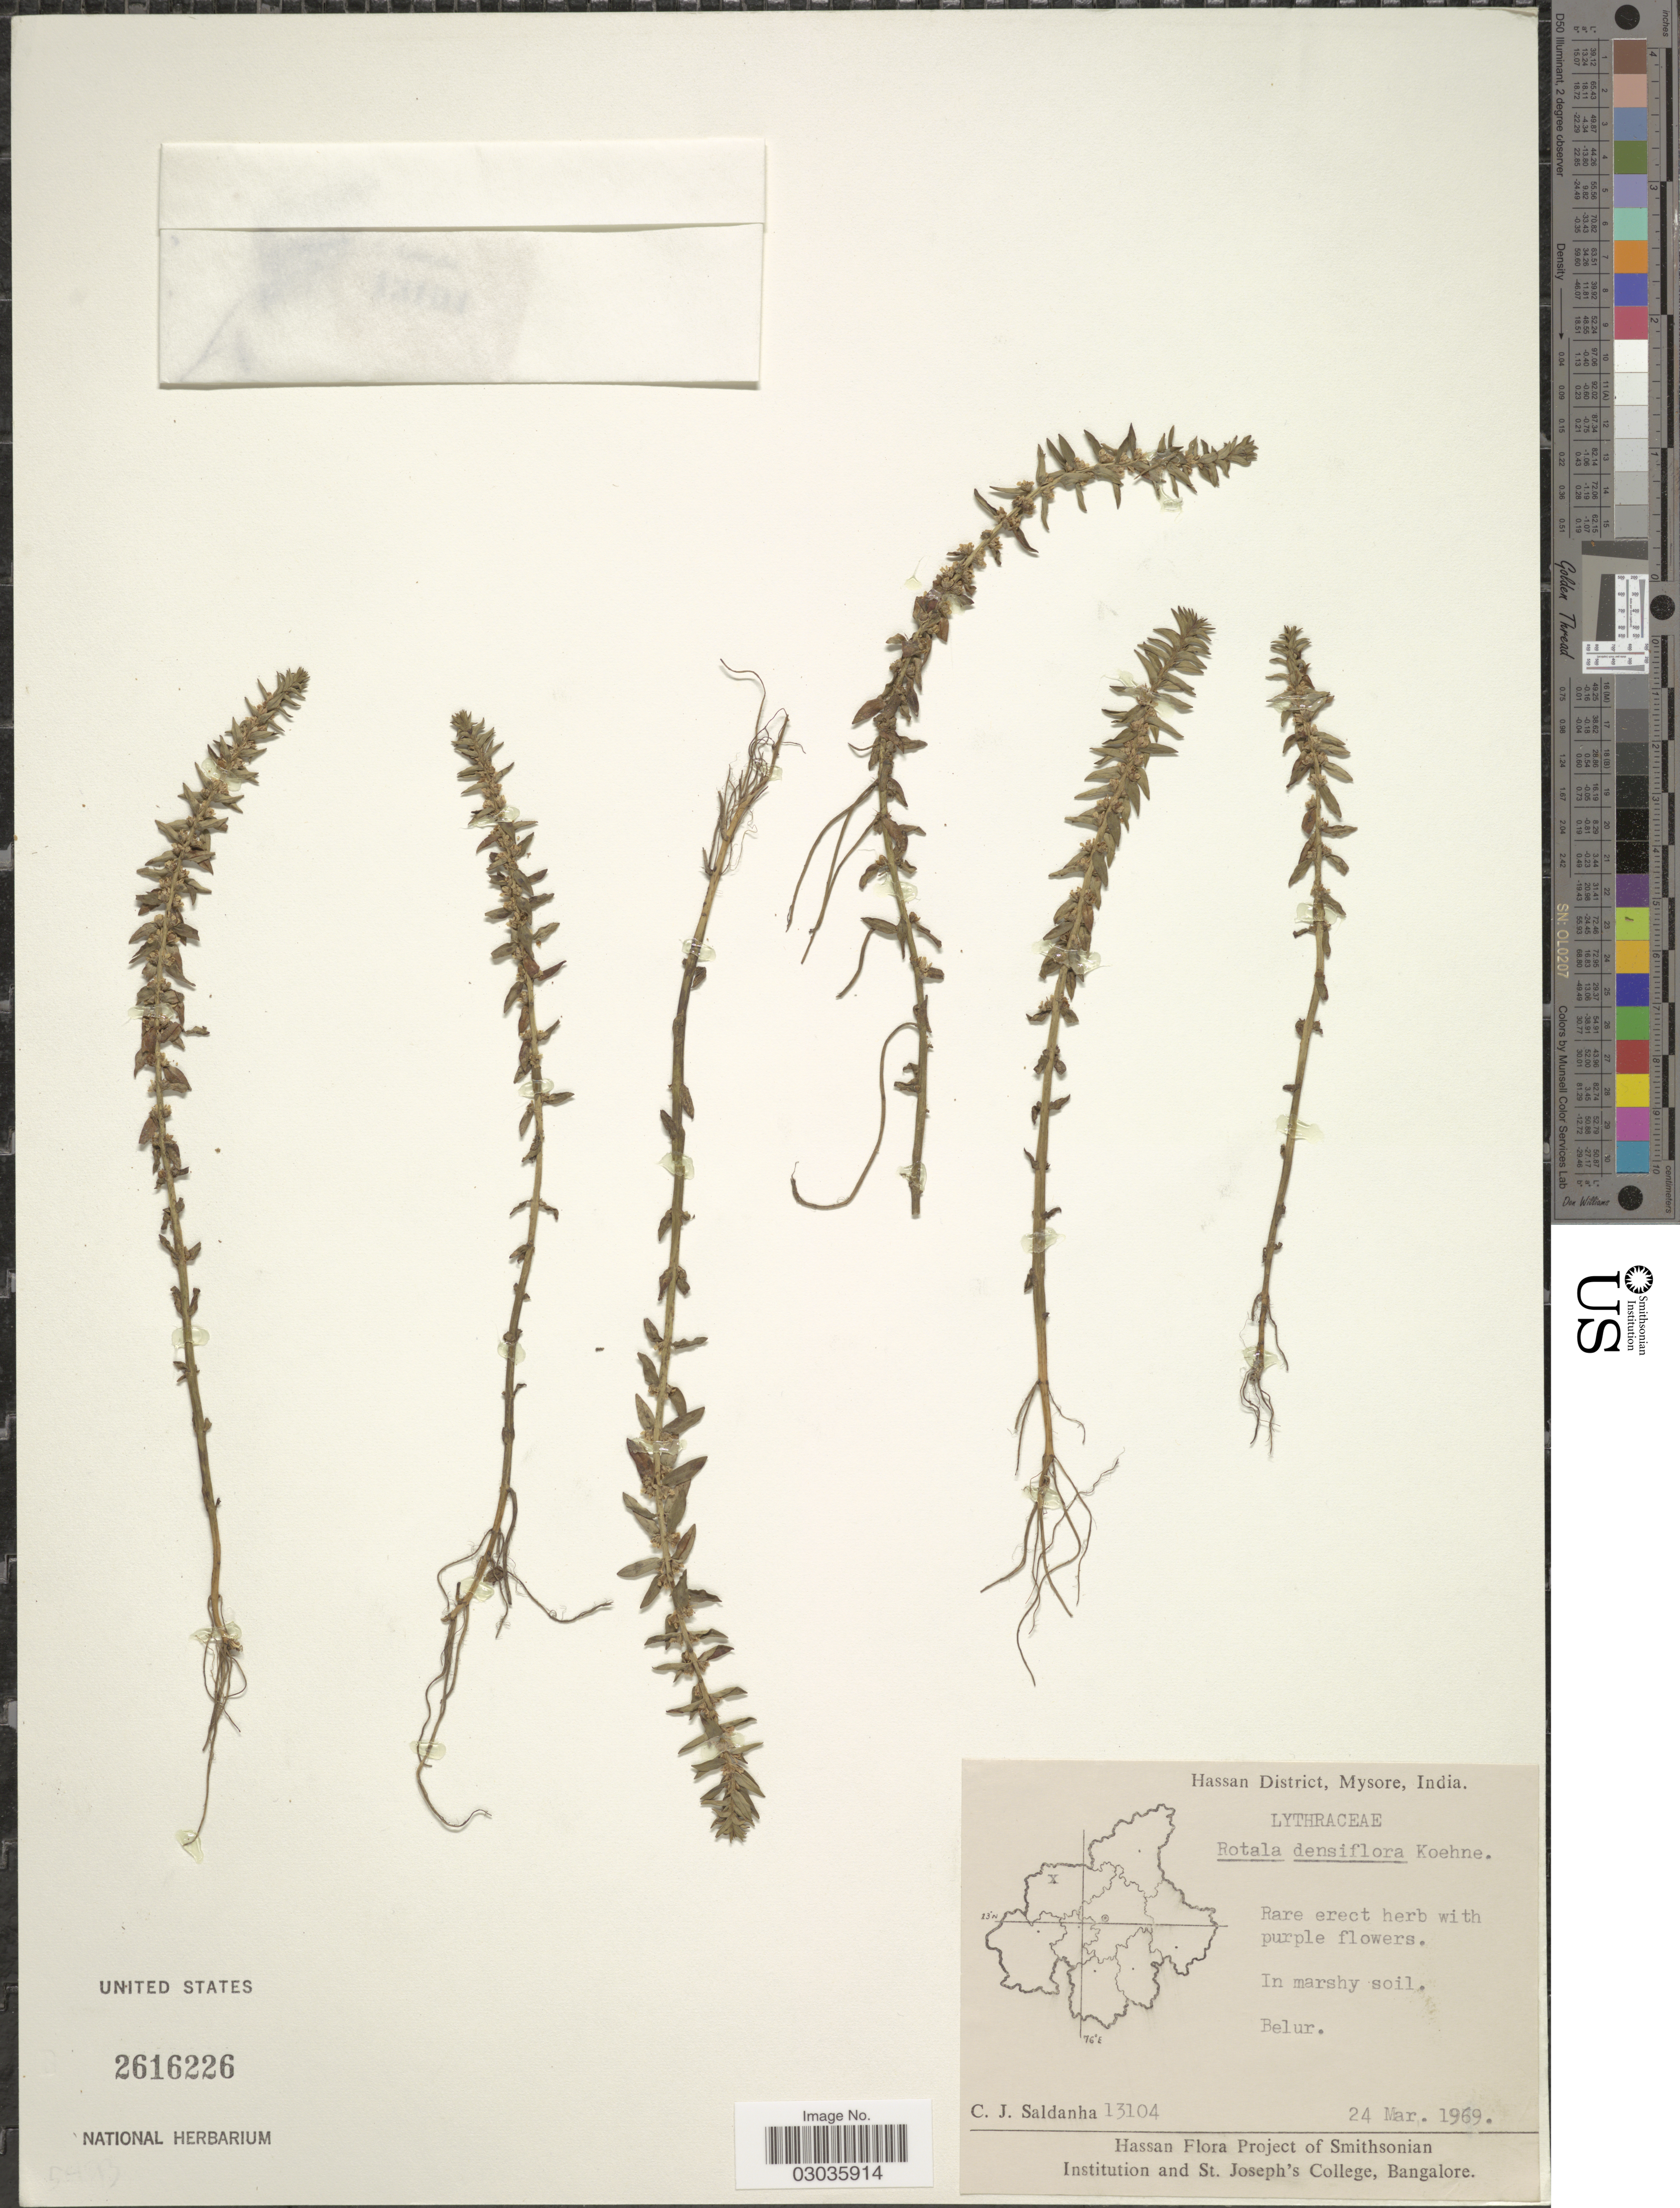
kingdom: Plantae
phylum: Tracheophyta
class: Magnoliopsida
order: Myrtales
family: Lythraceae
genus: Rotala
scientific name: Rotala densiflora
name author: (Roth) Koehne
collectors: C. J. Saldanha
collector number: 13104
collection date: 1969-03-24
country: India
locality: Hassan District, Mysore, Belur.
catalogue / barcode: US 2616226